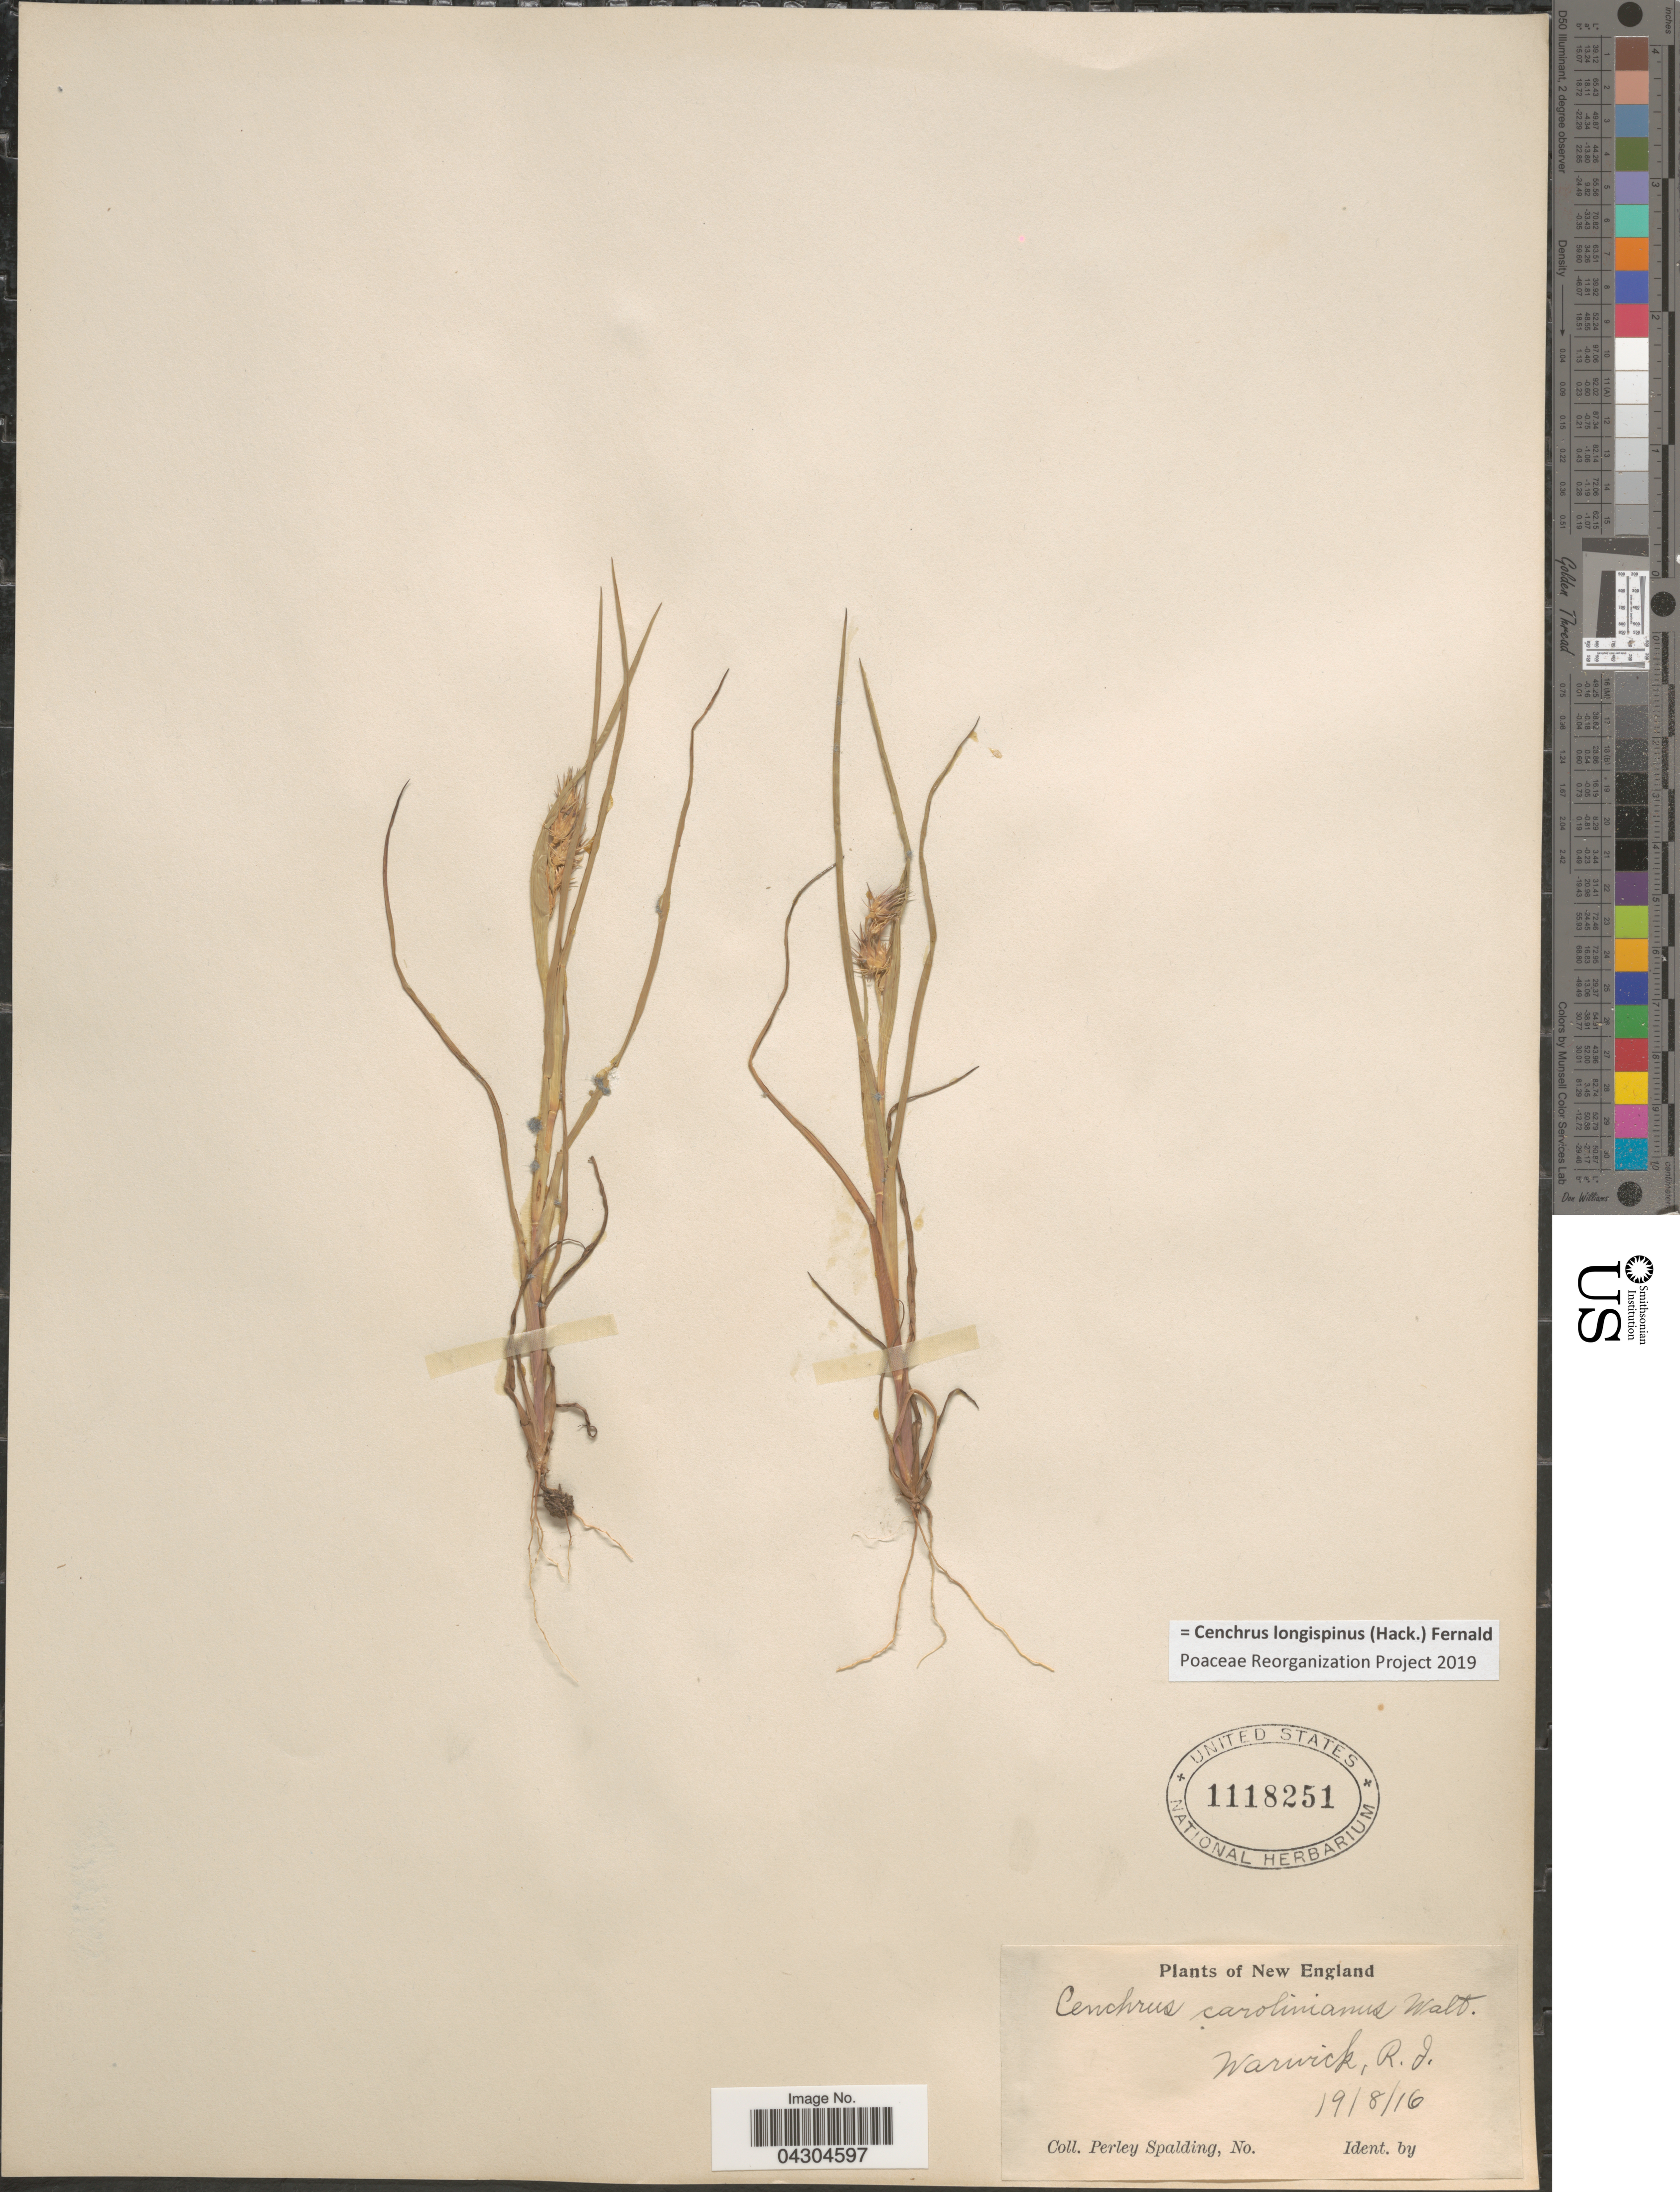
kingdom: Plantae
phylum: Tracheophyta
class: Liliopsida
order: Poales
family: Poaceae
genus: Cenchrus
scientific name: Cenchrus longispinus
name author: (Hack.) Fernald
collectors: P. Spalding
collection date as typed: Transcribed d/m/y: 19/8/16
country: United States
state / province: Rhode Island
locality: New England. Warwick.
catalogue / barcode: US 1118251